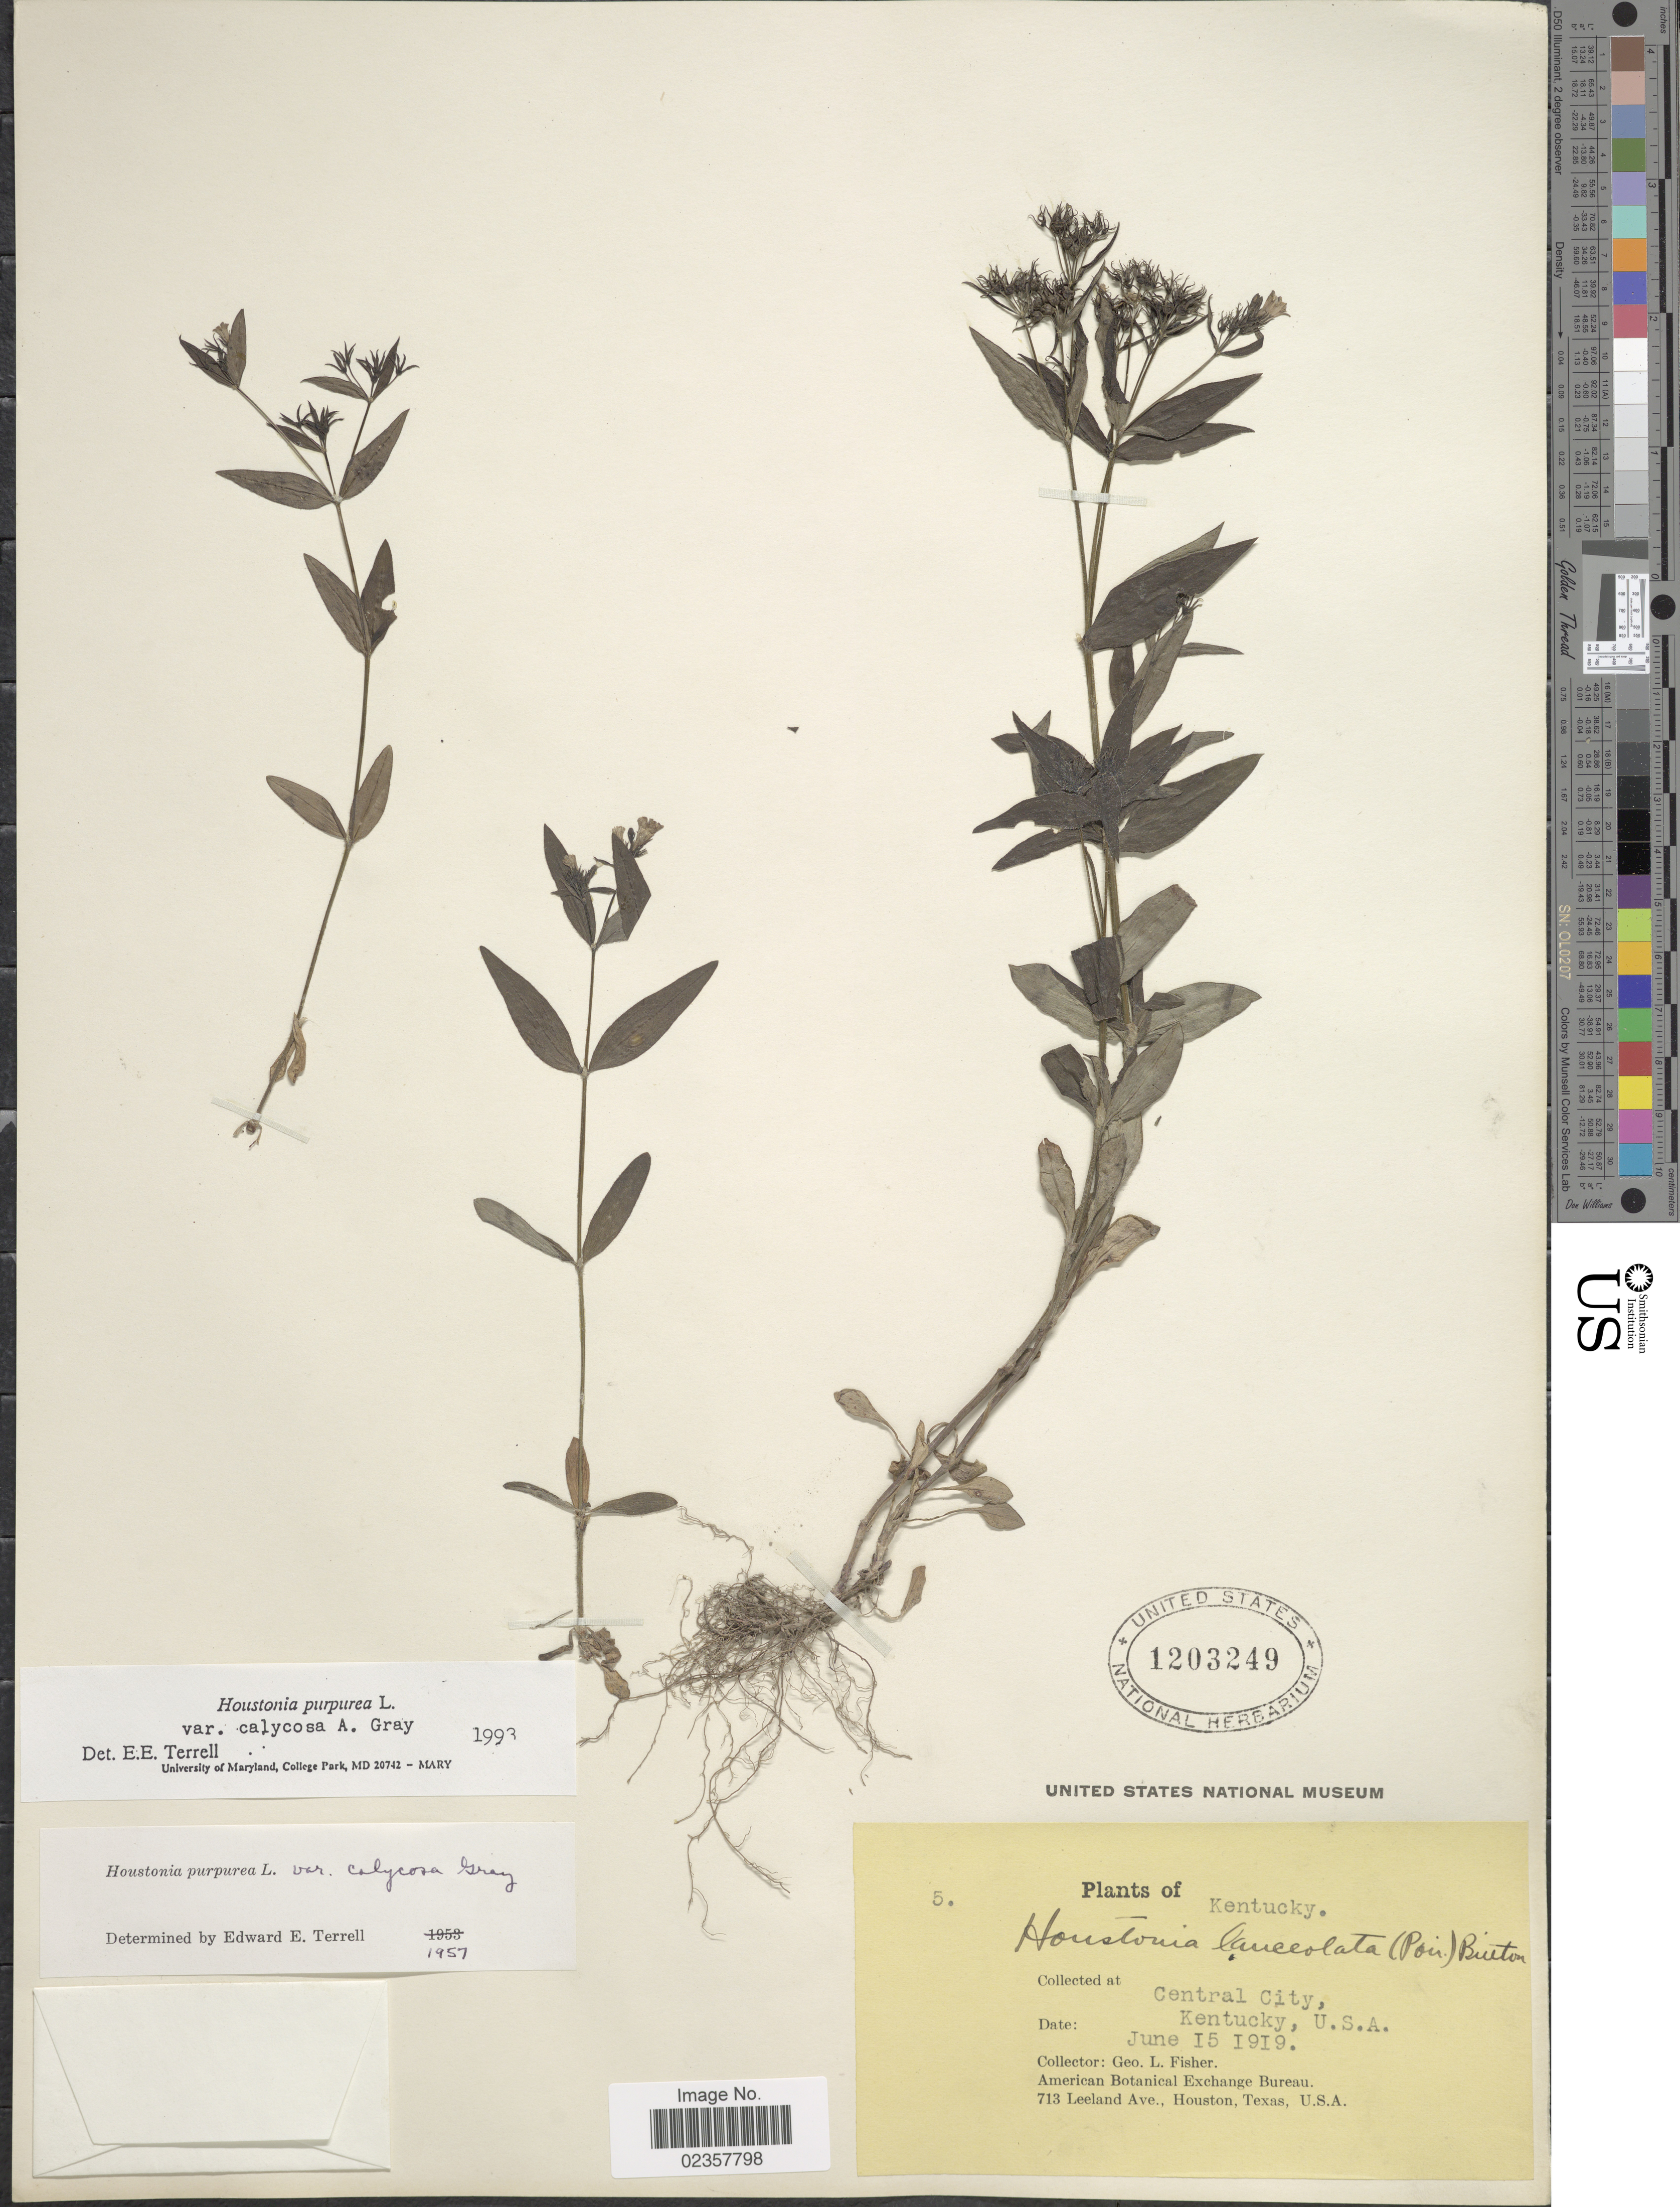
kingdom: Plantae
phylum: Tracheophyta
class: Magnoliopsida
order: Gentianales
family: Rubiaceae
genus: Houstonia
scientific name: Houstonia purpurea var. calycosa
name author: A. Gray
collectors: G. L. Fisher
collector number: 5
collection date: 1919-06-15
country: United States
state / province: Kentucky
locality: Kentucky, Central City, Kentucky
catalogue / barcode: US 1203249